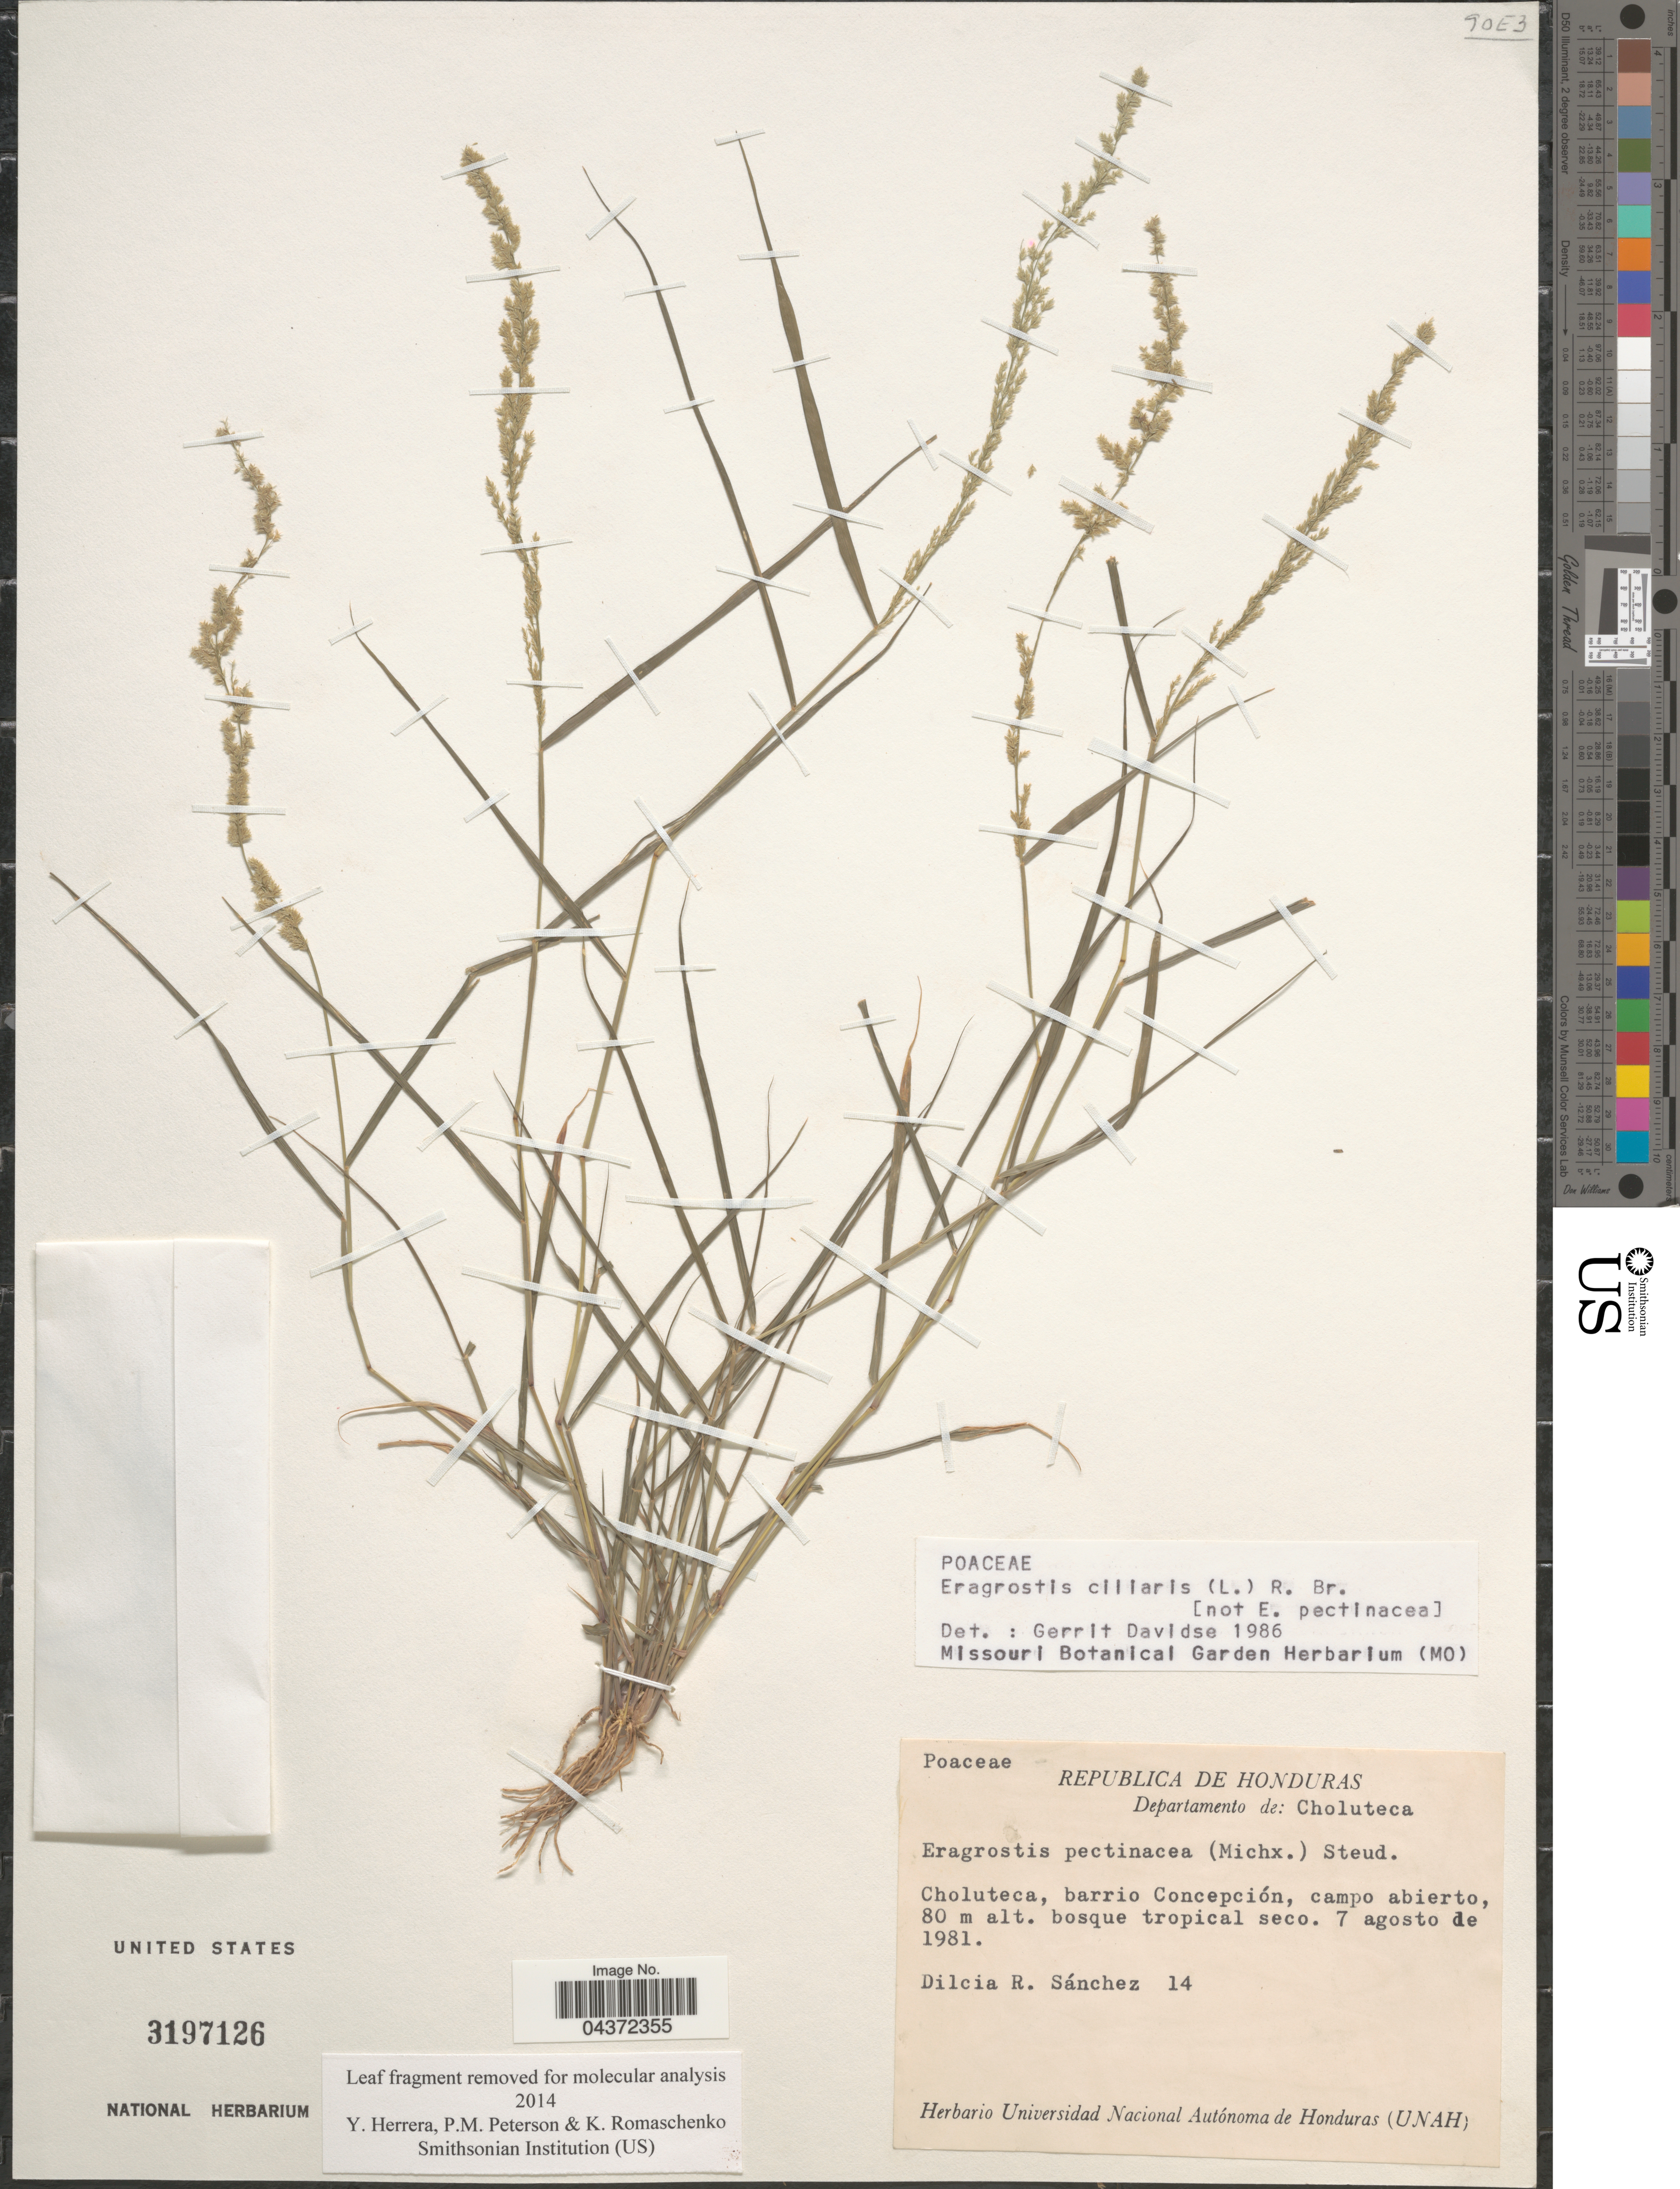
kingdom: Plantae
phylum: Tracheophyta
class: Liliopsida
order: Poales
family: Poaceae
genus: Eragrostis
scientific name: Eragrostis ciliaris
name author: (L.) R. Br.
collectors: D. Sánchez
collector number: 14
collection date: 1981-08-07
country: Honduras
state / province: Choluteca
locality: Departamento de: Choluteca. Choluteca, barrio Concepció, campo abierto, bosque tropical seco.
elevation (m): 80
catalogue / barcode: US 3197126